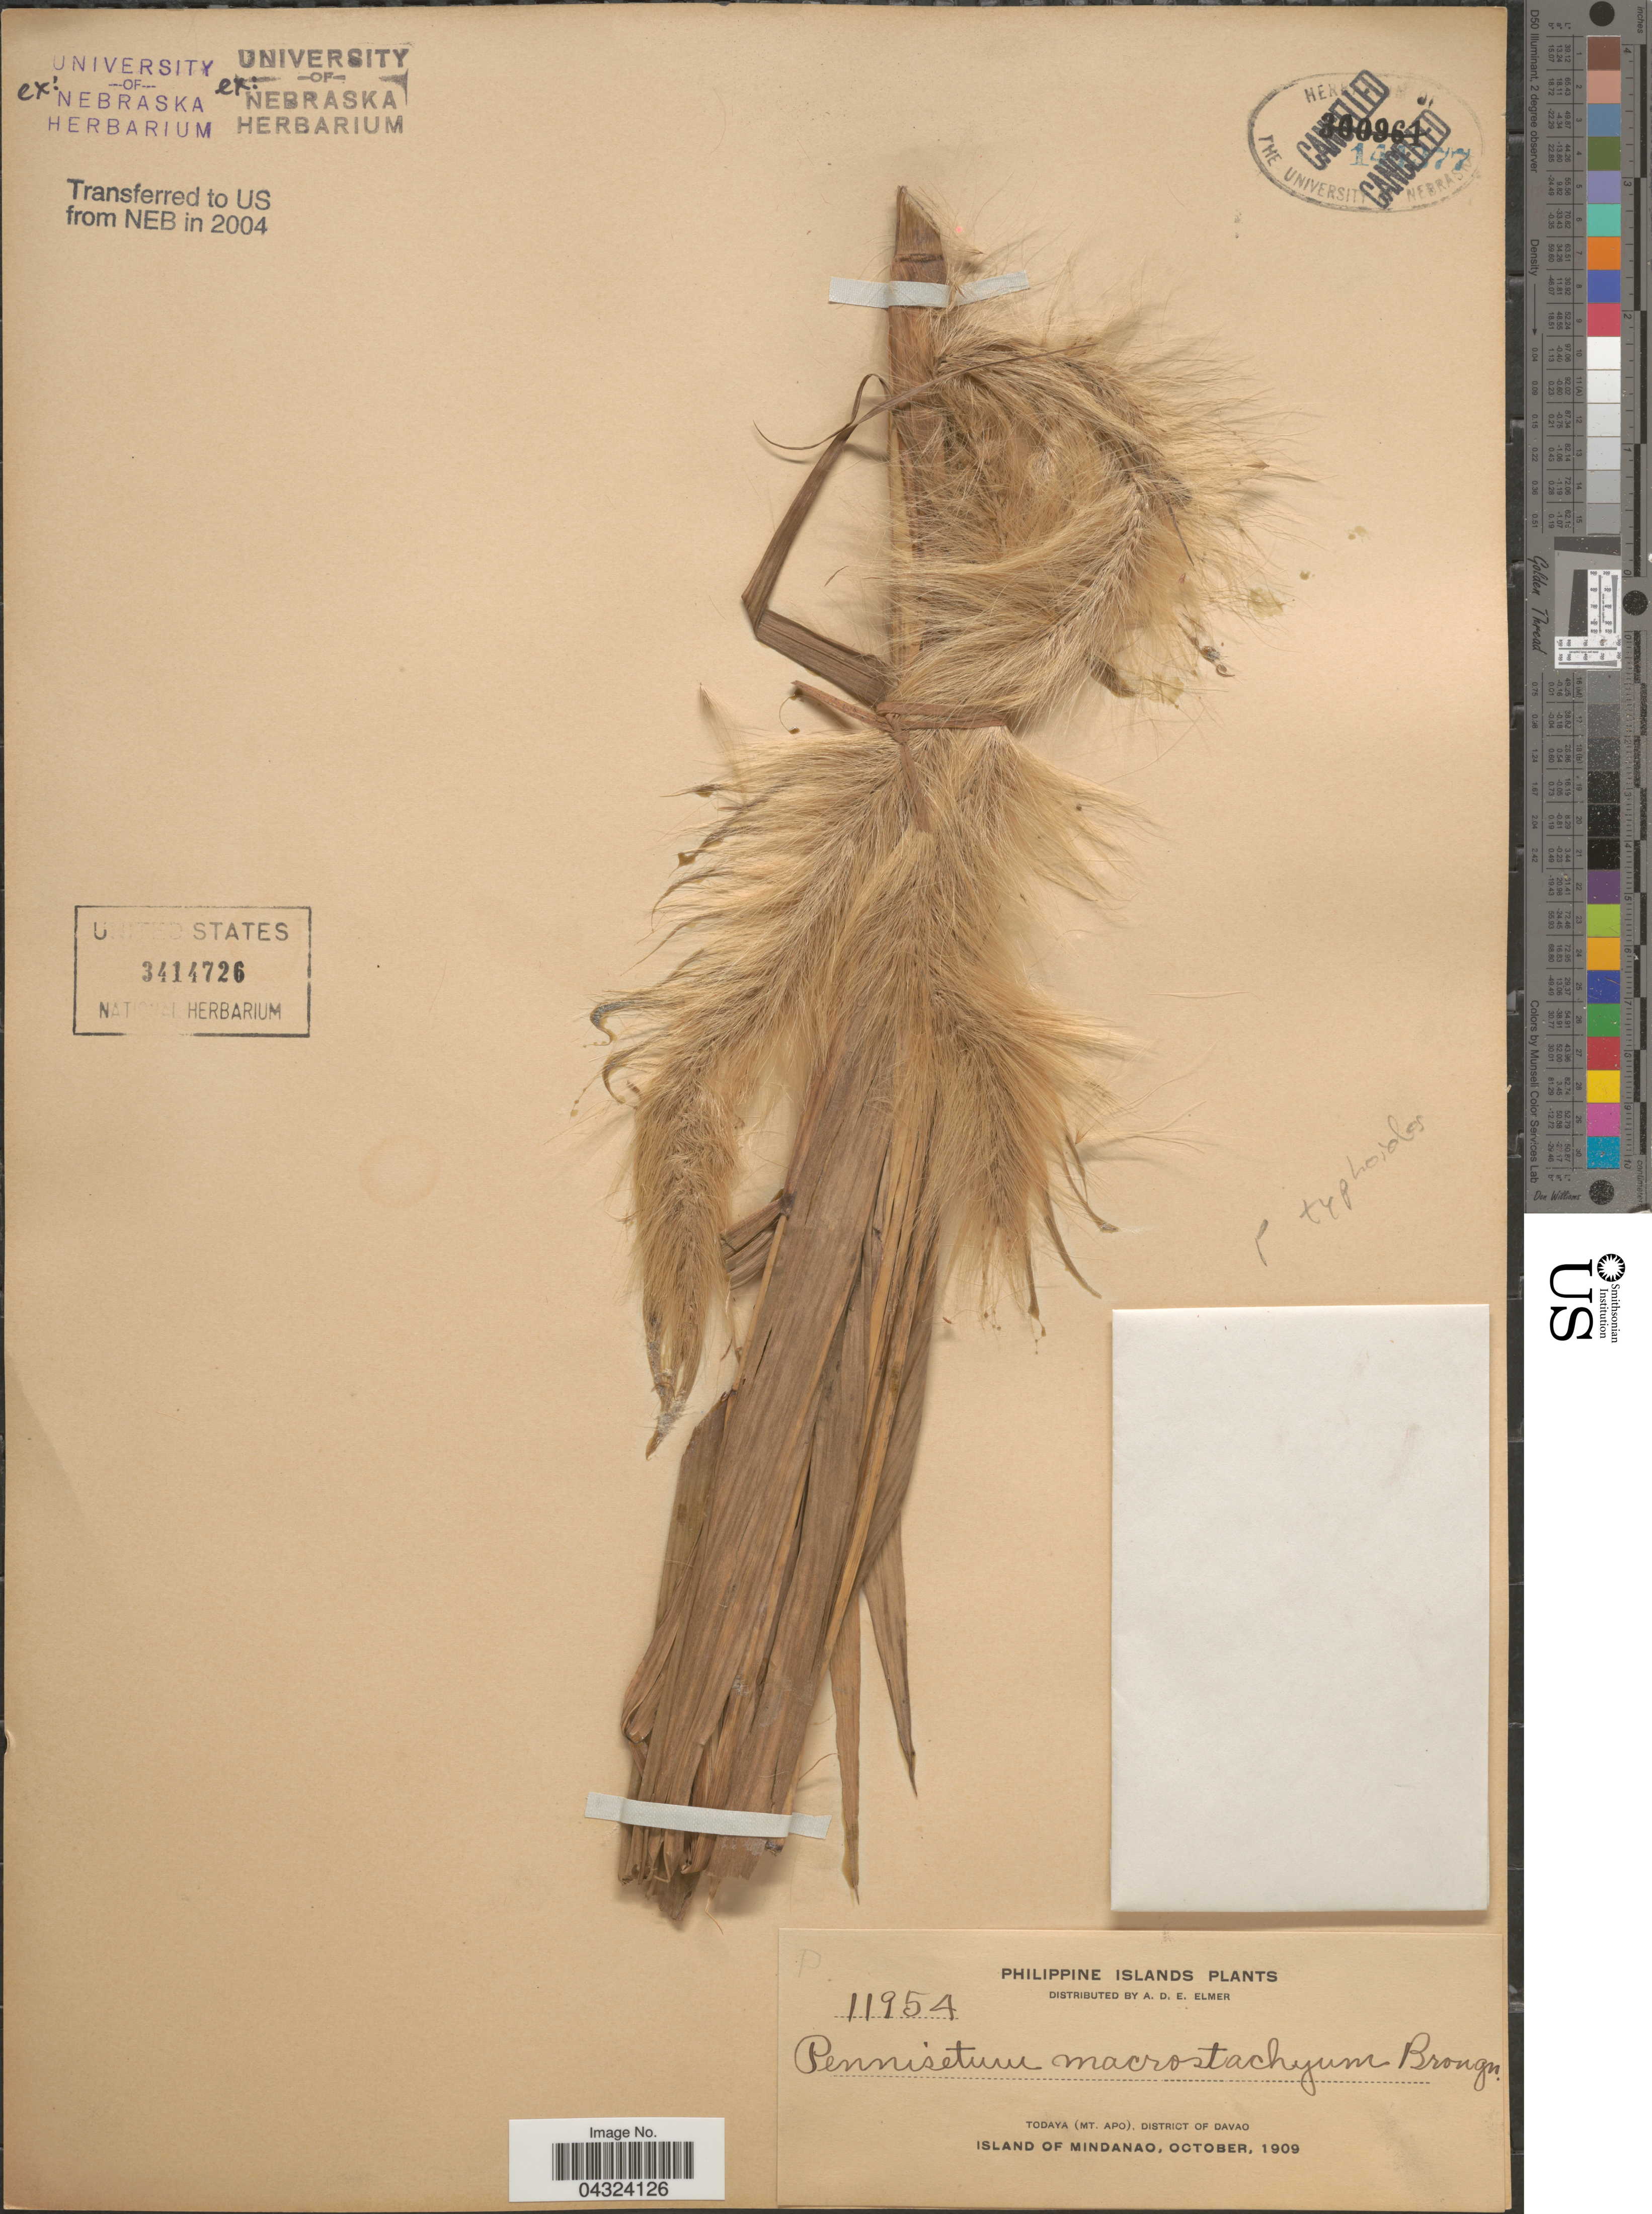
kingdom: Plantae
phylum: Tracheophyta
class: Liliopsida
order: Poales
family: Poaceae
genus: Cenchrus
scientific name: Cenchrus elegans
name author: (Hassk.) Veldkamp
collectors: A. D. E. Elmer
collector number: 11954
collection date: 1909-10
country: Philippines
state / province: Davao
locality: Todaya (Mt. Apo), District Of Davao. Island Of Mindanao.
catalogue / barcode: US 3414726